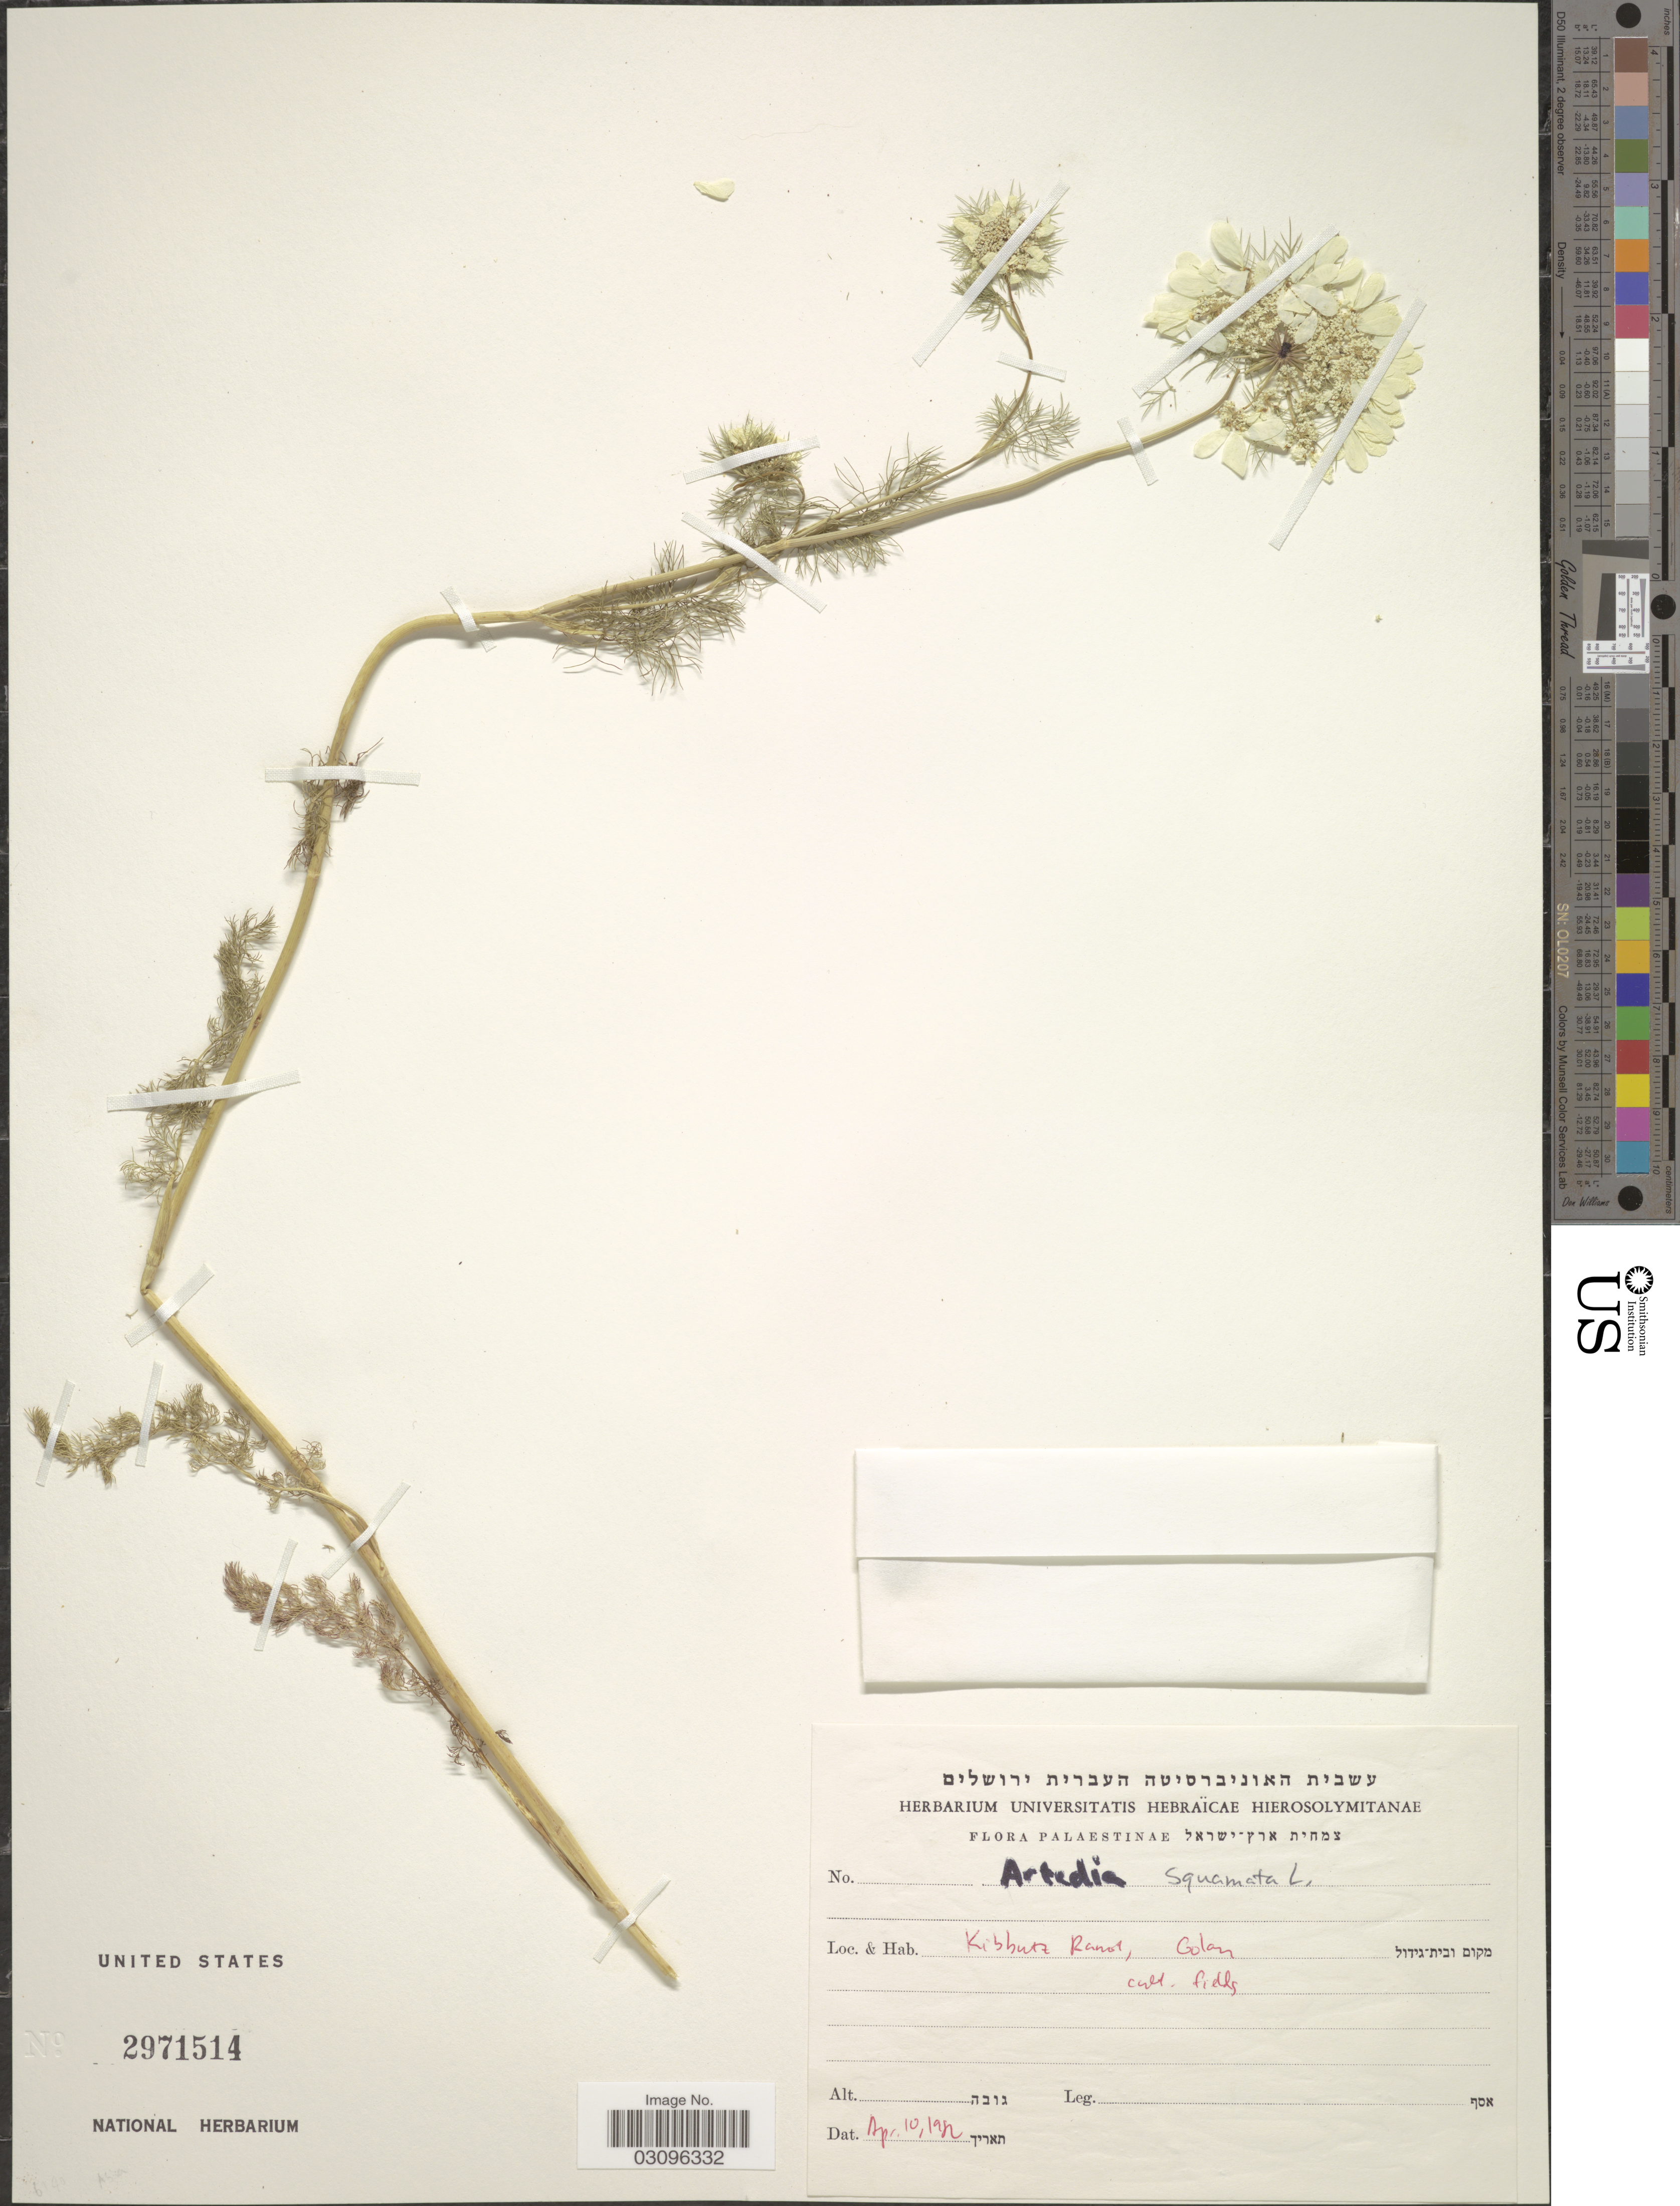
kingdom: Plantae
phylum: Tracheophyta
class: Magnoliopsida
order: Apiales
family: Apiaceae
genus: Artedia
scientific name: Artedia squamata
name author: L.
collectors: Herbarium Universitatis Hebraicae Hierosolymitanae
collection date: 1982-09-10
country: Israel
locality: Kibbutz Ranol, Golan.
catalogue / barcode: US 2971514